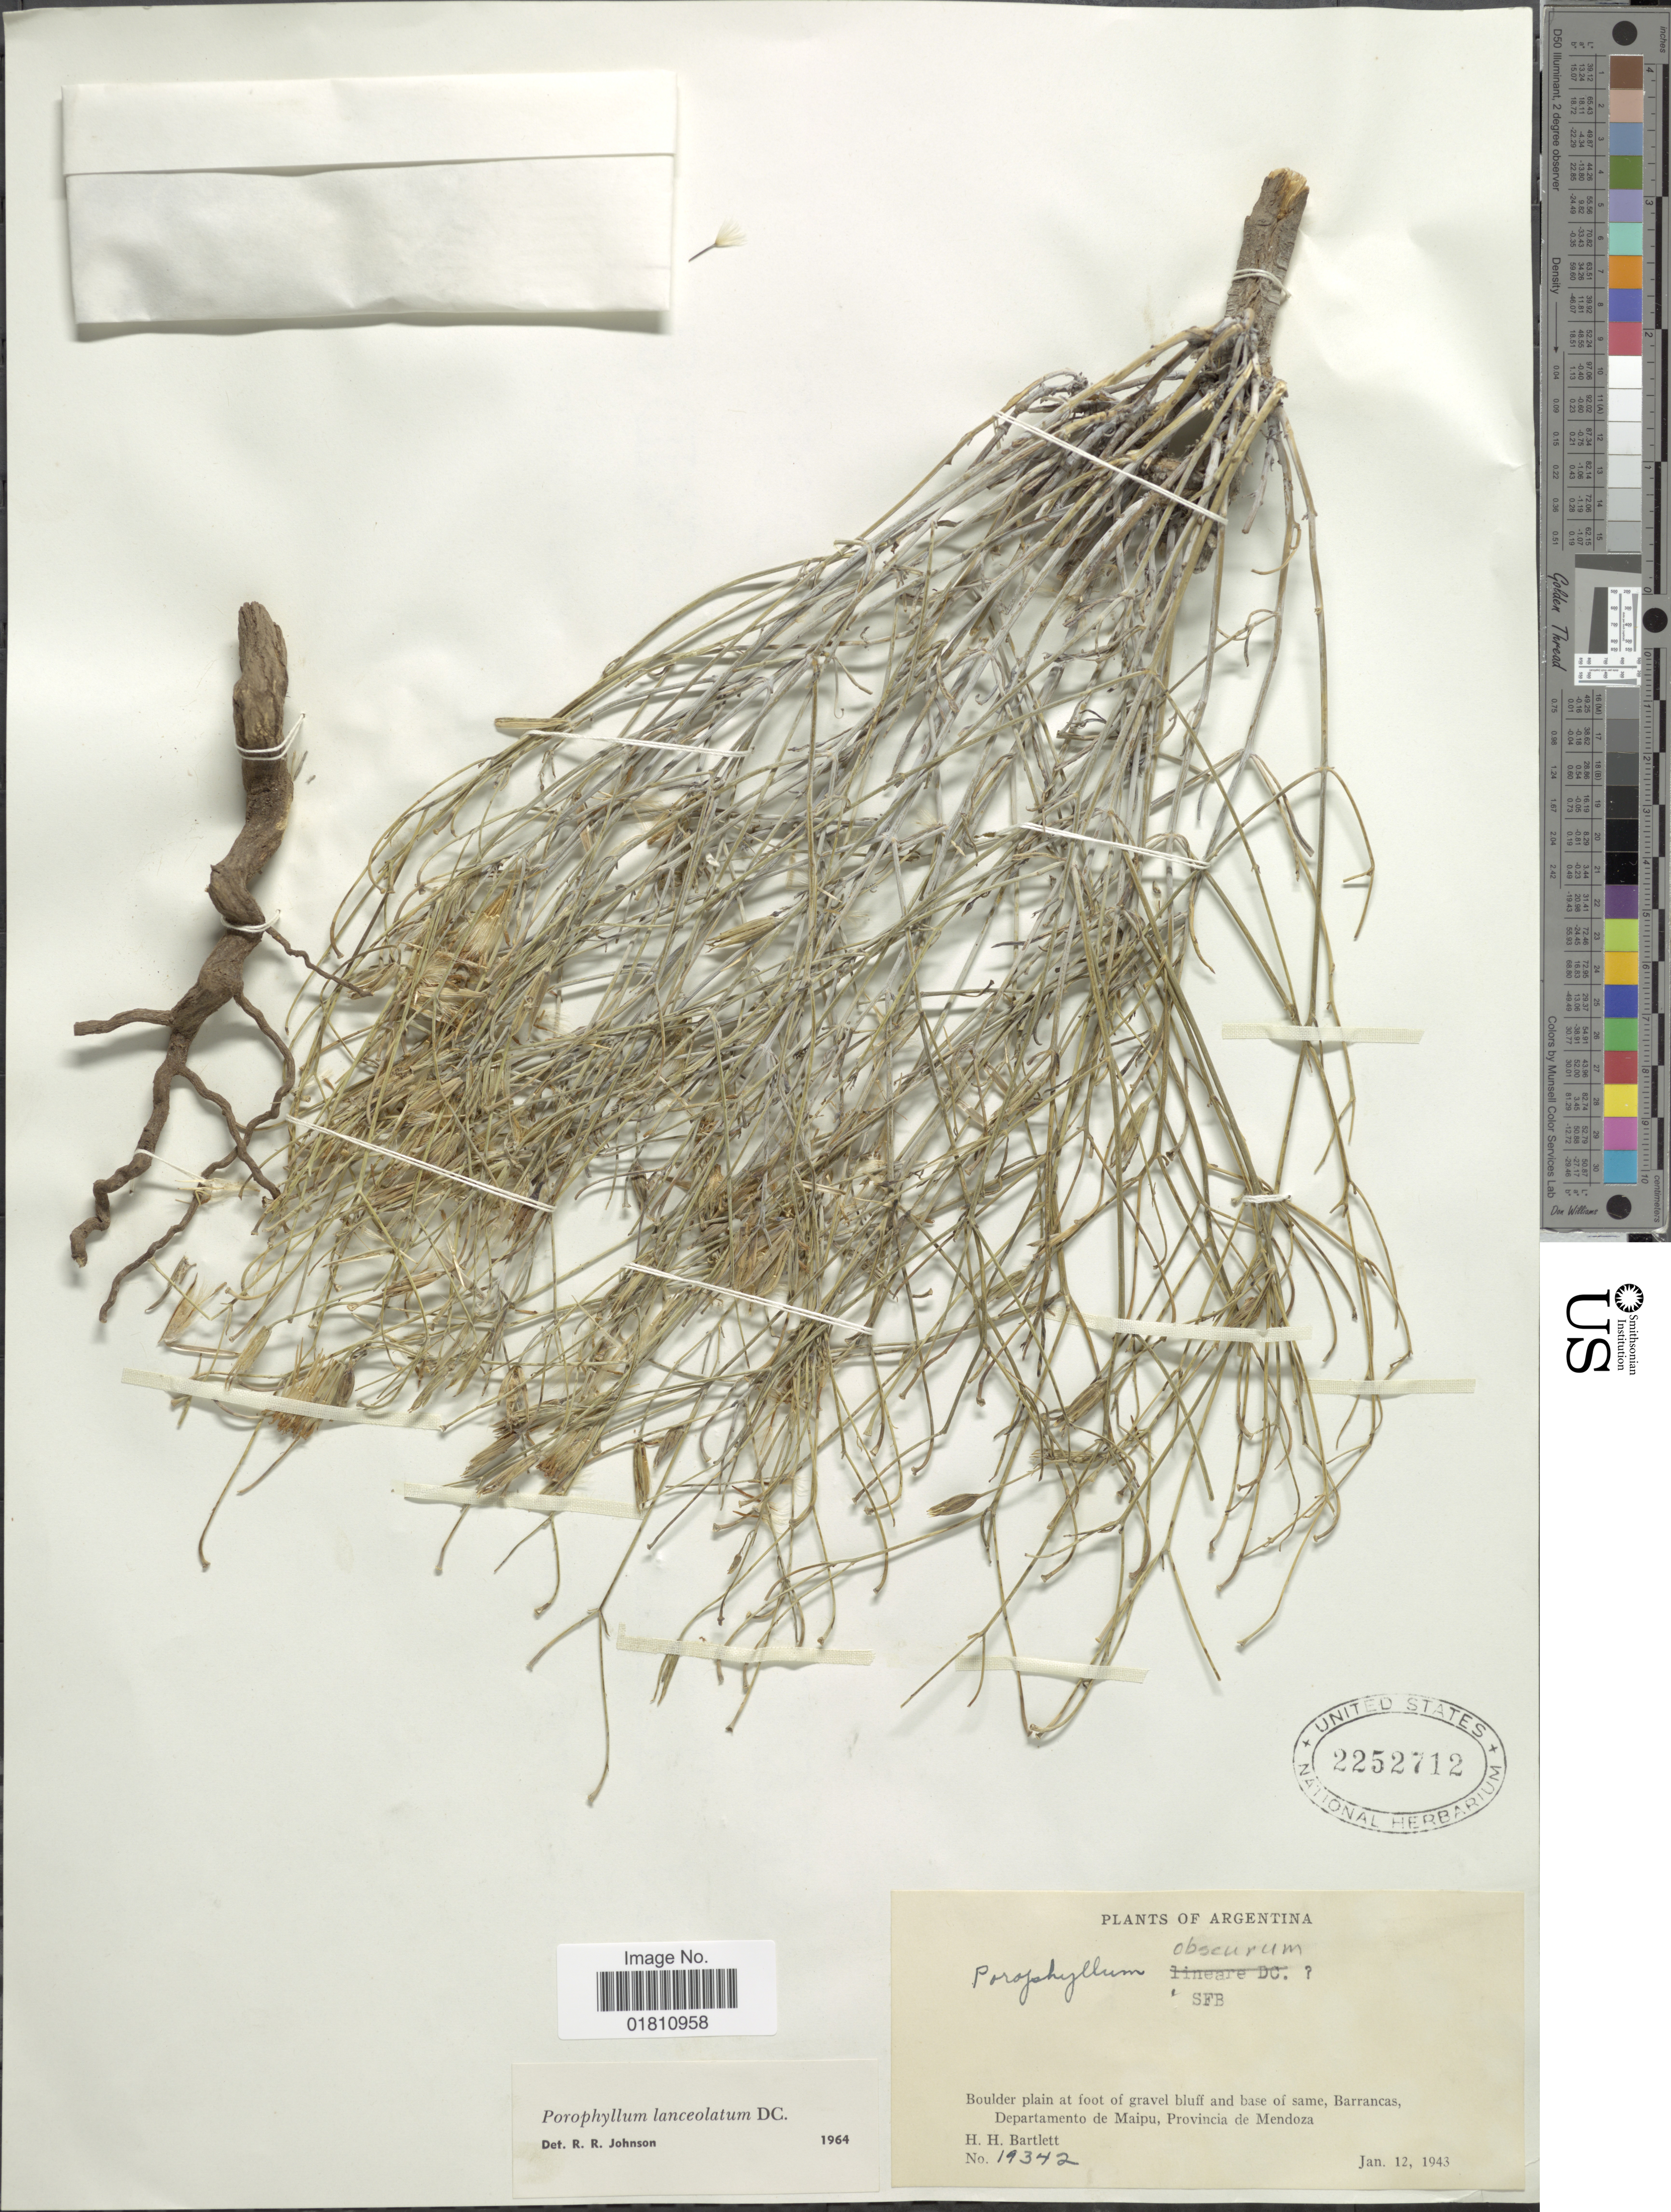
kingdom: Plantae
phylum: Tracheophyta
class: Magnoliopsida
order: Asterales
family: Asteraceae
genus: Porophyllum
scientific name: Porophyllum lanceolatum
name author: DC.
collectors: H. H. Bartlett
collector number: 19342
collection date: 1943-01-12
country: Argentina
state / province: Mendoza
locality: Boulder plain at foot of gravel bluff and base of same, Barrancas, Departamento de Maipu.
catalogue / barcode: US 2252712